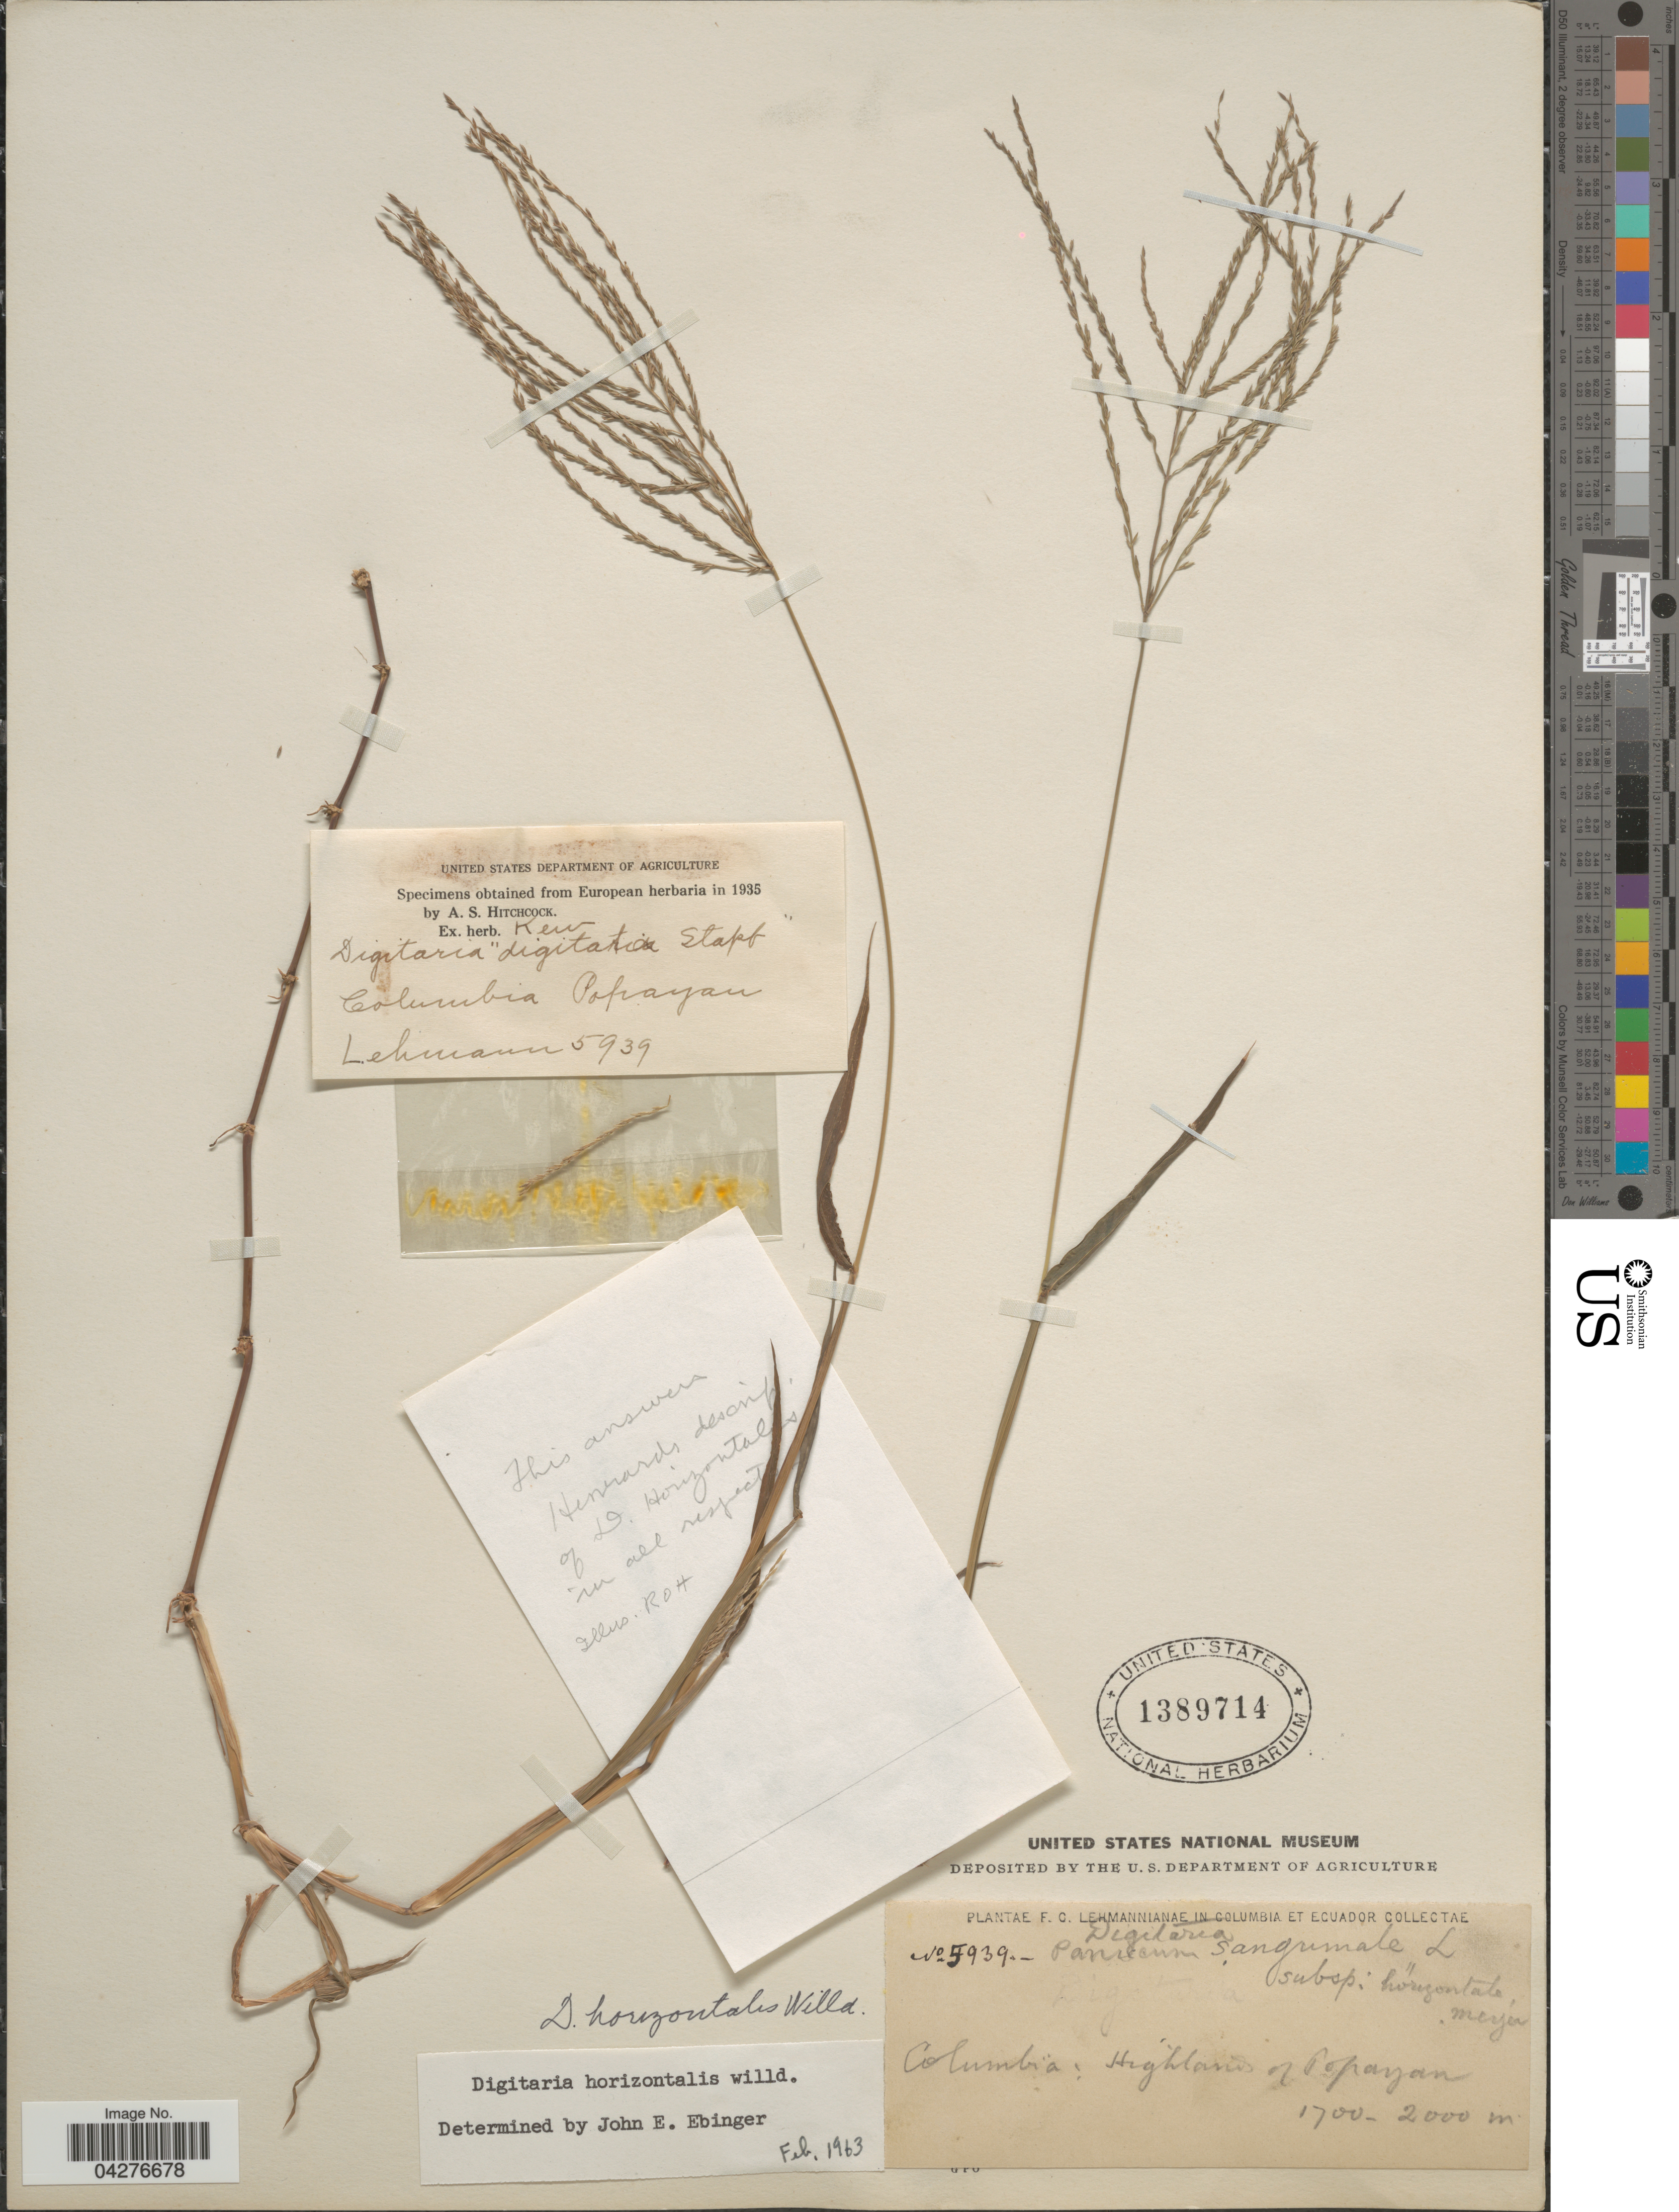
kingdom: Plantae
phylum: Tracheophyta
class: Liliopsida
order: Poales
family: Poaceae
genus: Digitaria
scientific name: Digitaria horizontalis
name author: Willd.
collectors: F. C. Lehmann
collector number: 5939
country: Colombia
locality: Highlands of Popayan.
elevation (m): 1700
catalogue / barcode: US 1389714